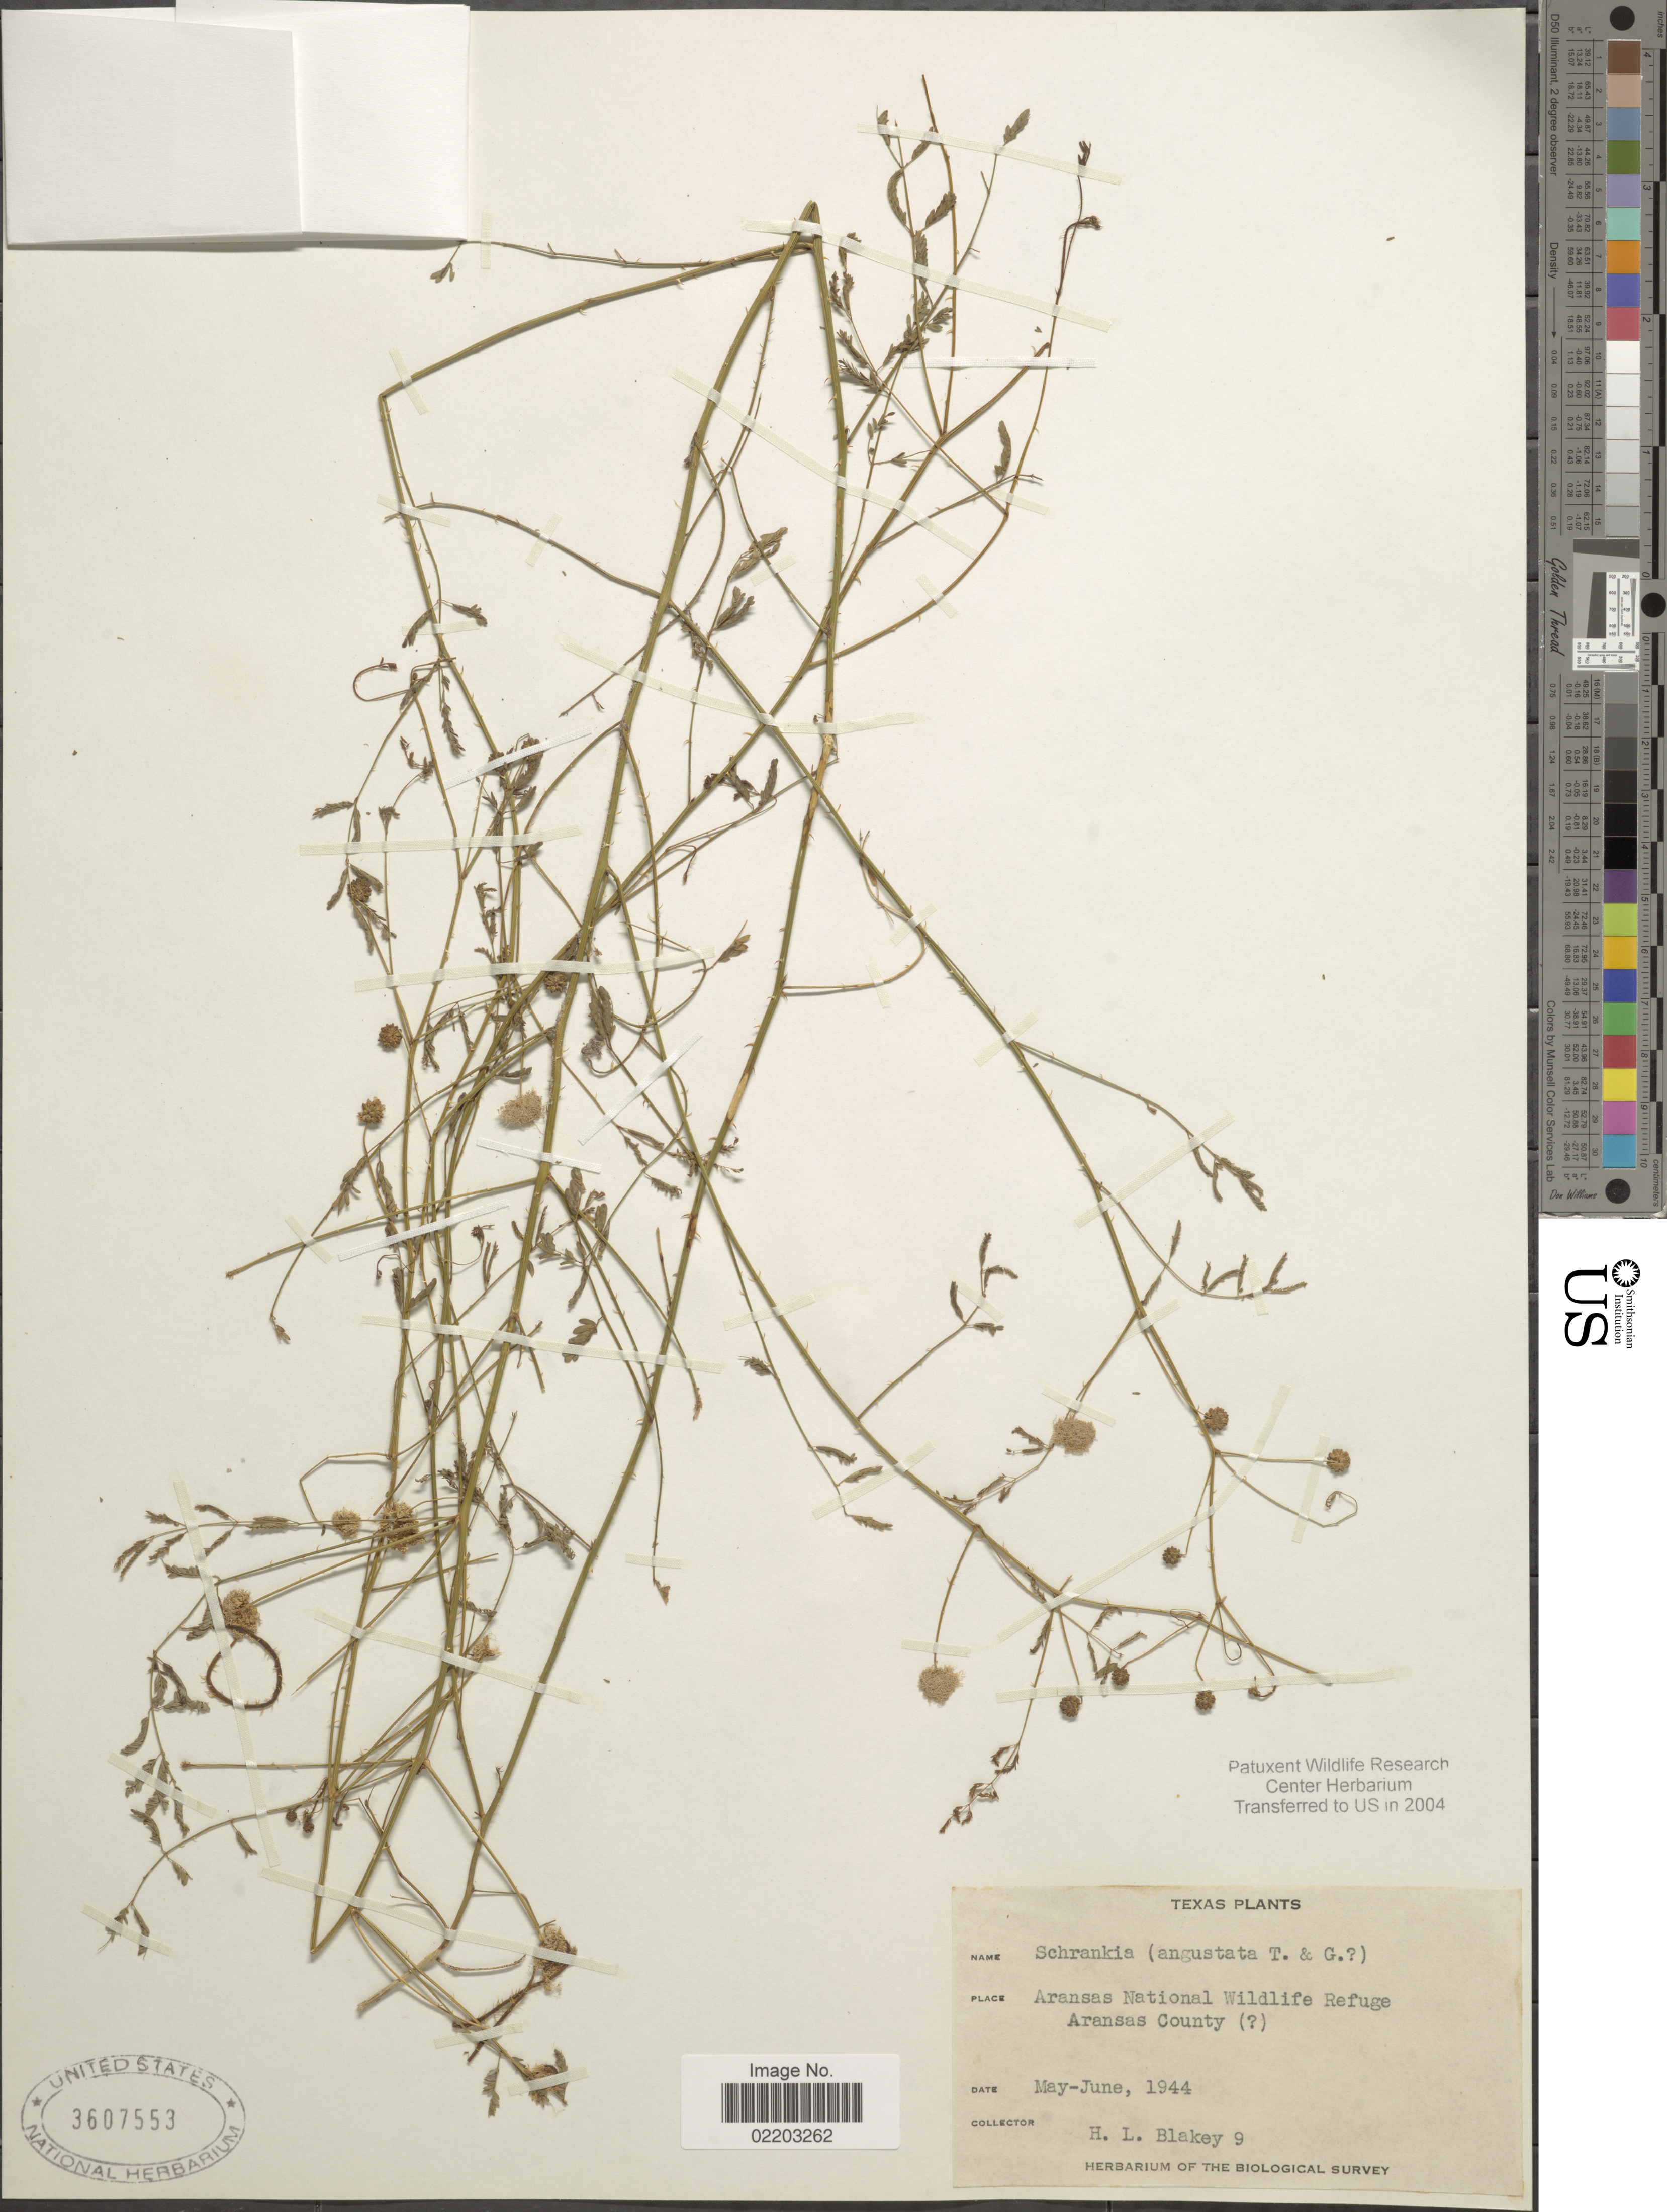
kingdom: Plantae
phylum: Tracheophyta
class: Magnoliopsida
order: Fabales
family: Fabaceae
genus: Mimosa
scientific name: Mimosa microphylla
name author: Dryand.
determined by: Strong, M. T., (US), Smithsonian Institution - National Museum of Natural History (UNITED STATES)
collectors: H. Blakey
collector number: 9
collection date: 1944-05/1944-06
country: United States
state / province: Texas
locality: Aransas National Wildlife Refuge Aransas County ( [unsure placement])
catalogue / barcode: US 3607553